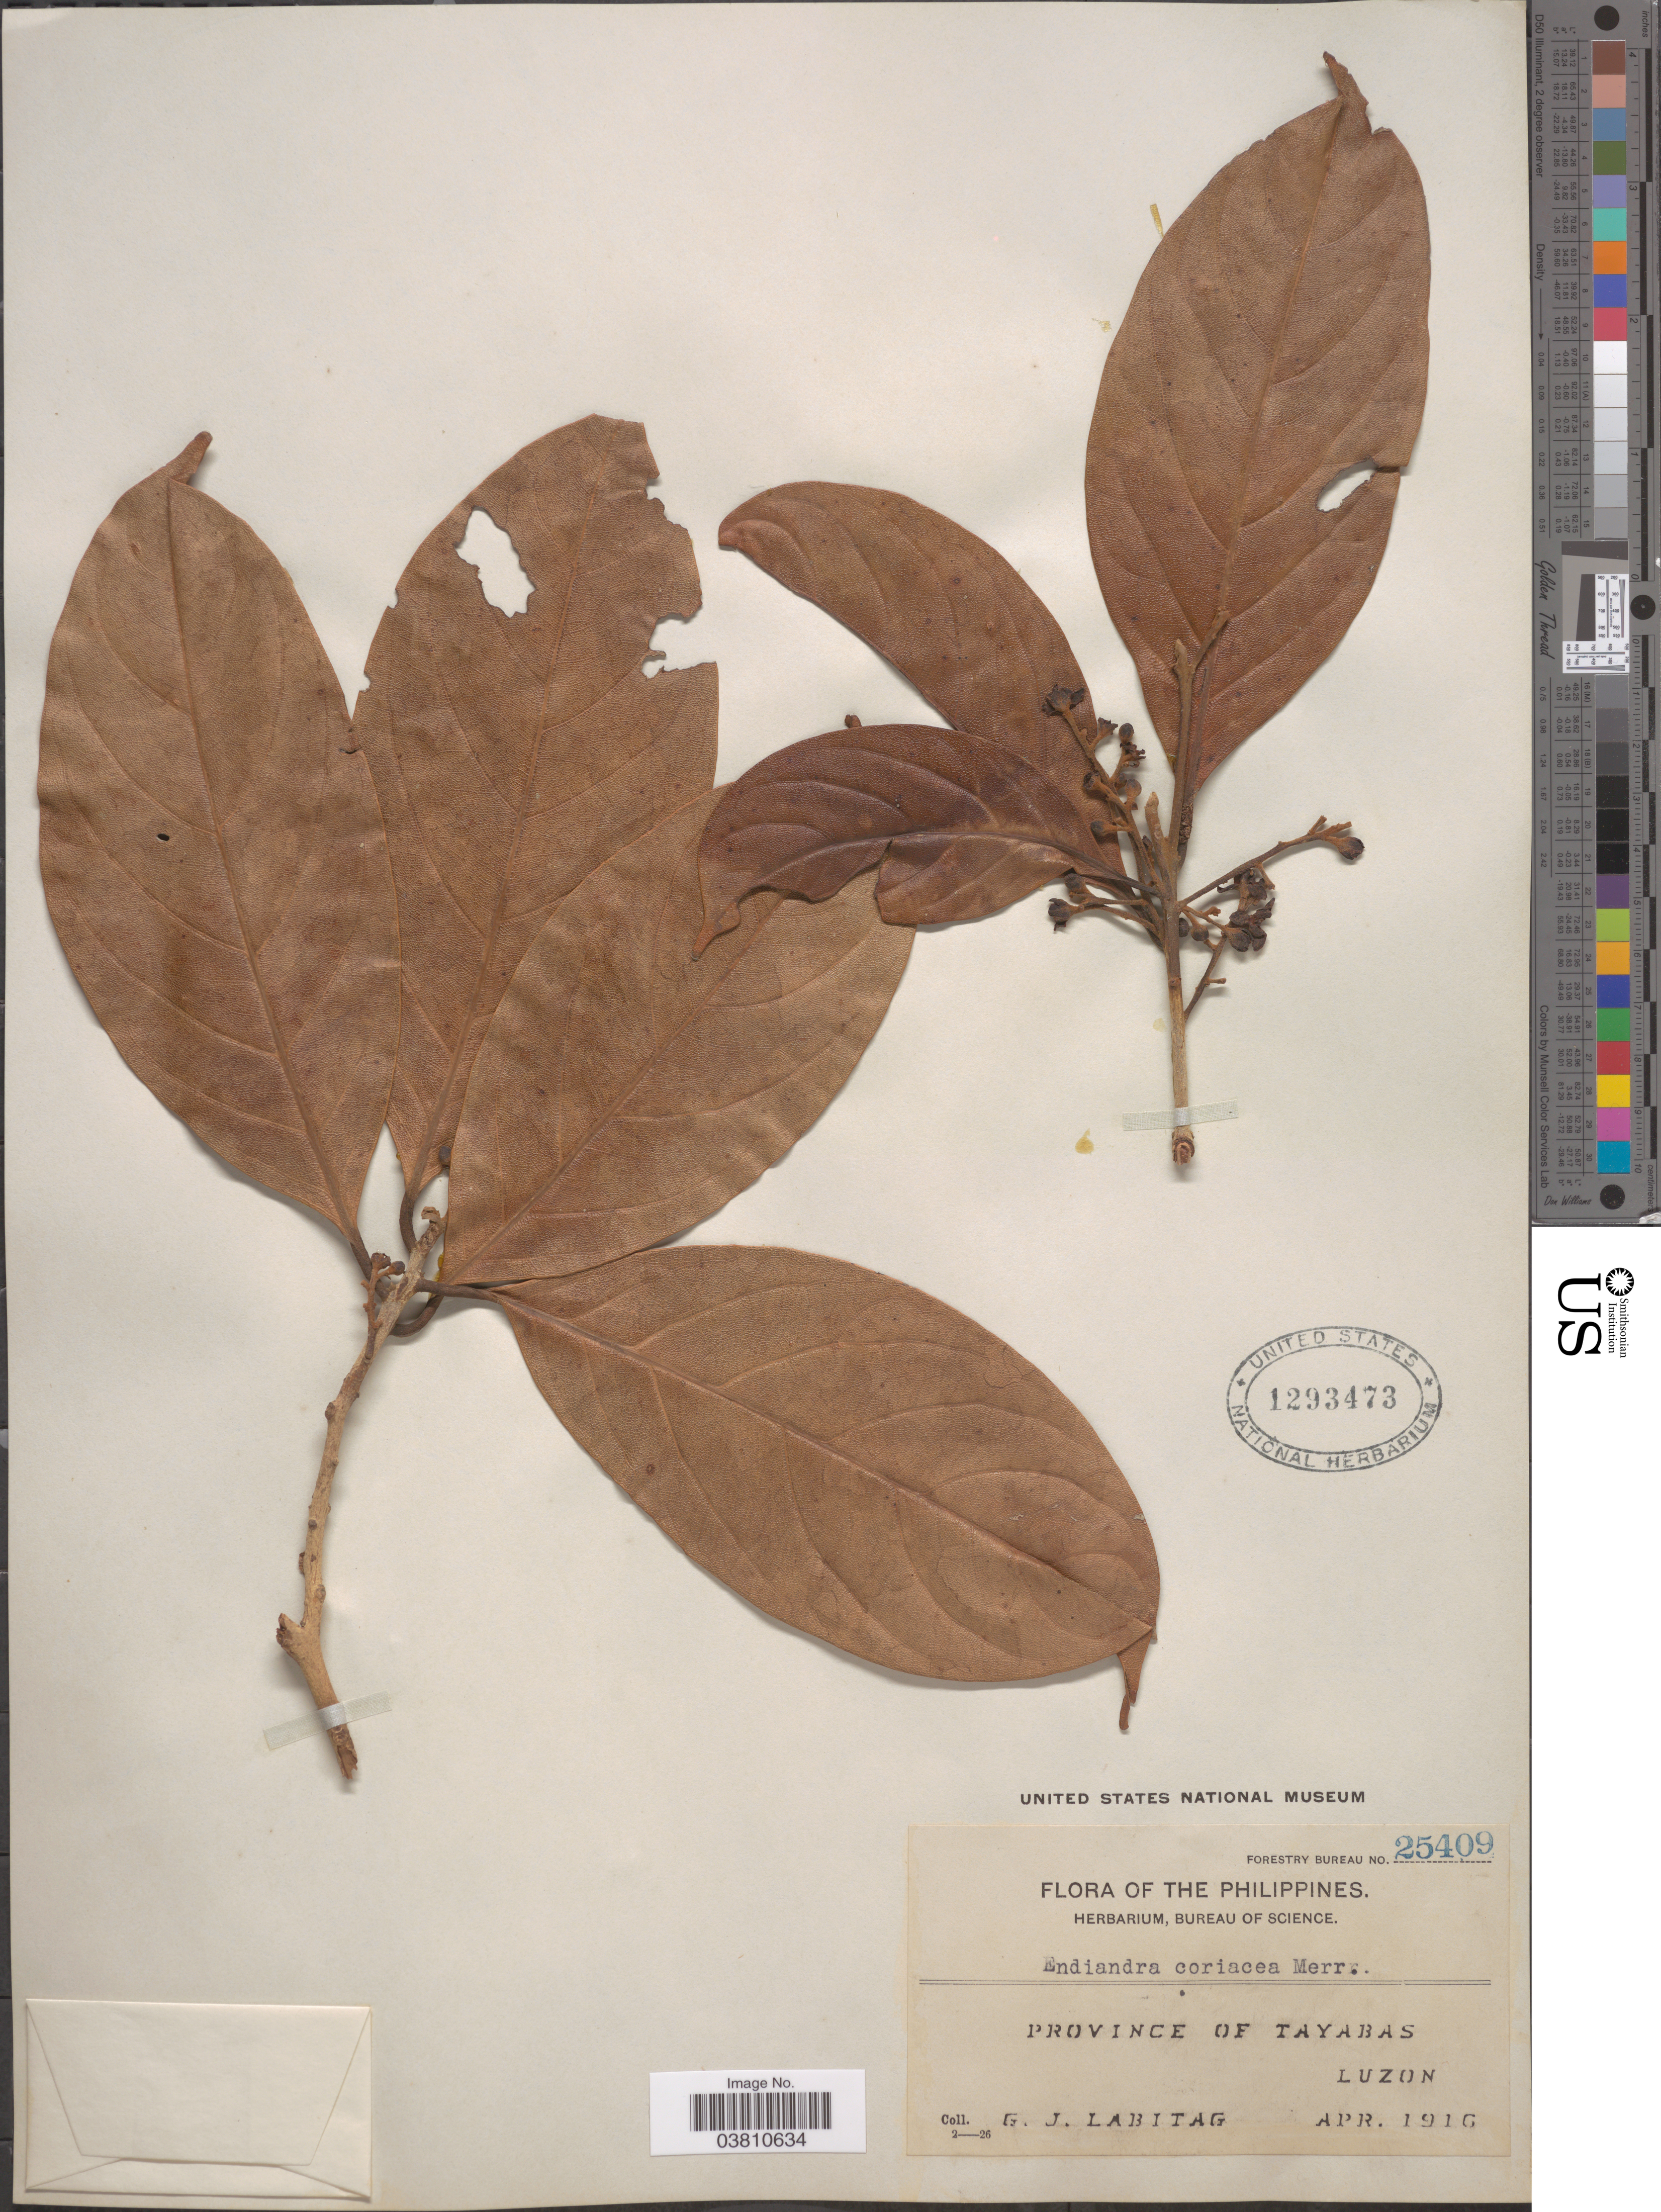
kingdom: Plantae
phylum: Tracheophyta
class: Magnoliopsida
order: Laurales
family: Lauraceae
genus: Endiandra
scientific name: Endiandra coriacea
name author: Merr.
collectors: G. Labitag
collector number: Forestry Bureau 25409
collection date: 1916-04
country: Philippines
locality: Province of Tayabas, Luzon.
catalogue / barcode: US 1293473